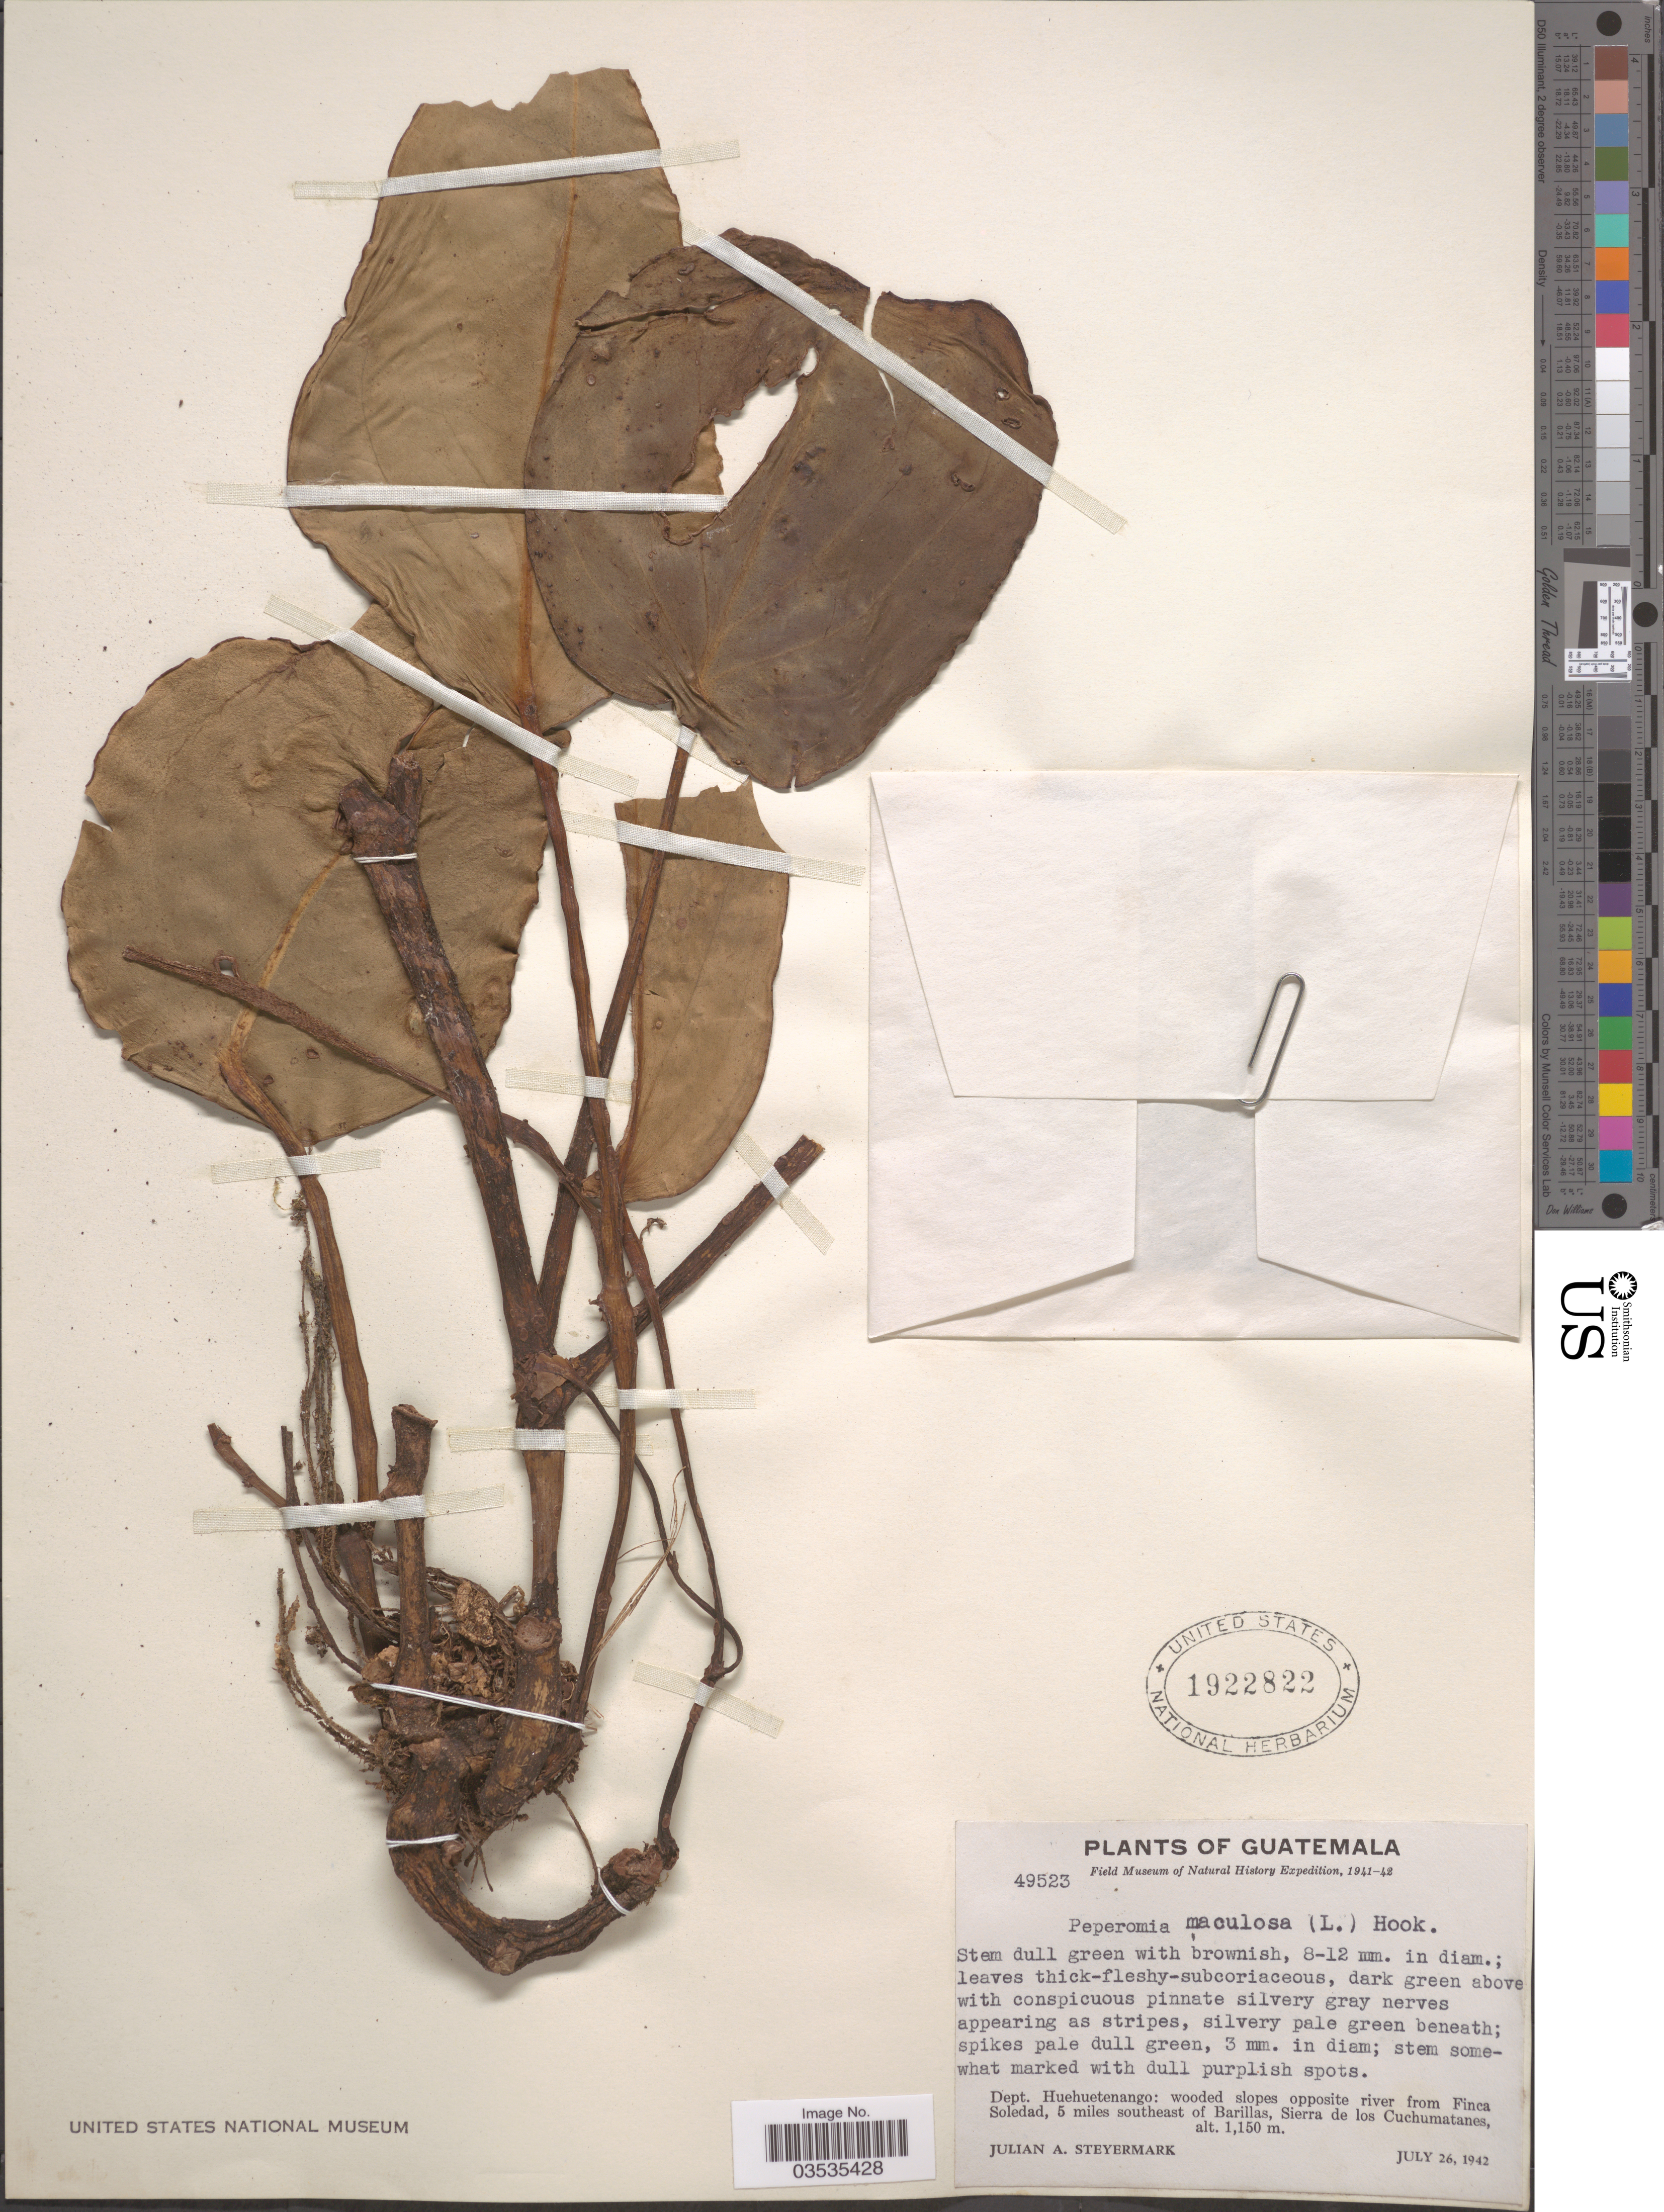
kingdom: Plantae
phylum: Tracheophyta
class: Magnoliopsida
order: Piperales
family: Piperaceae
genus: Peperomia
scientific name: Peperomia maculosa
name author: (L.) Hook.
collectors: J. Steyermark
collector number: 49523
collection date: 1942-07-26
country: Guatemala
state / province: Huehuetenango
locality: Dept. Huehuetenango: wooded slopes opposite river from Finca Soledad, 5 miles southeast of Barillas, Sierra de los Cuchumatanes.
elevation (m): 1150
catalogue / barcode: US 1922822